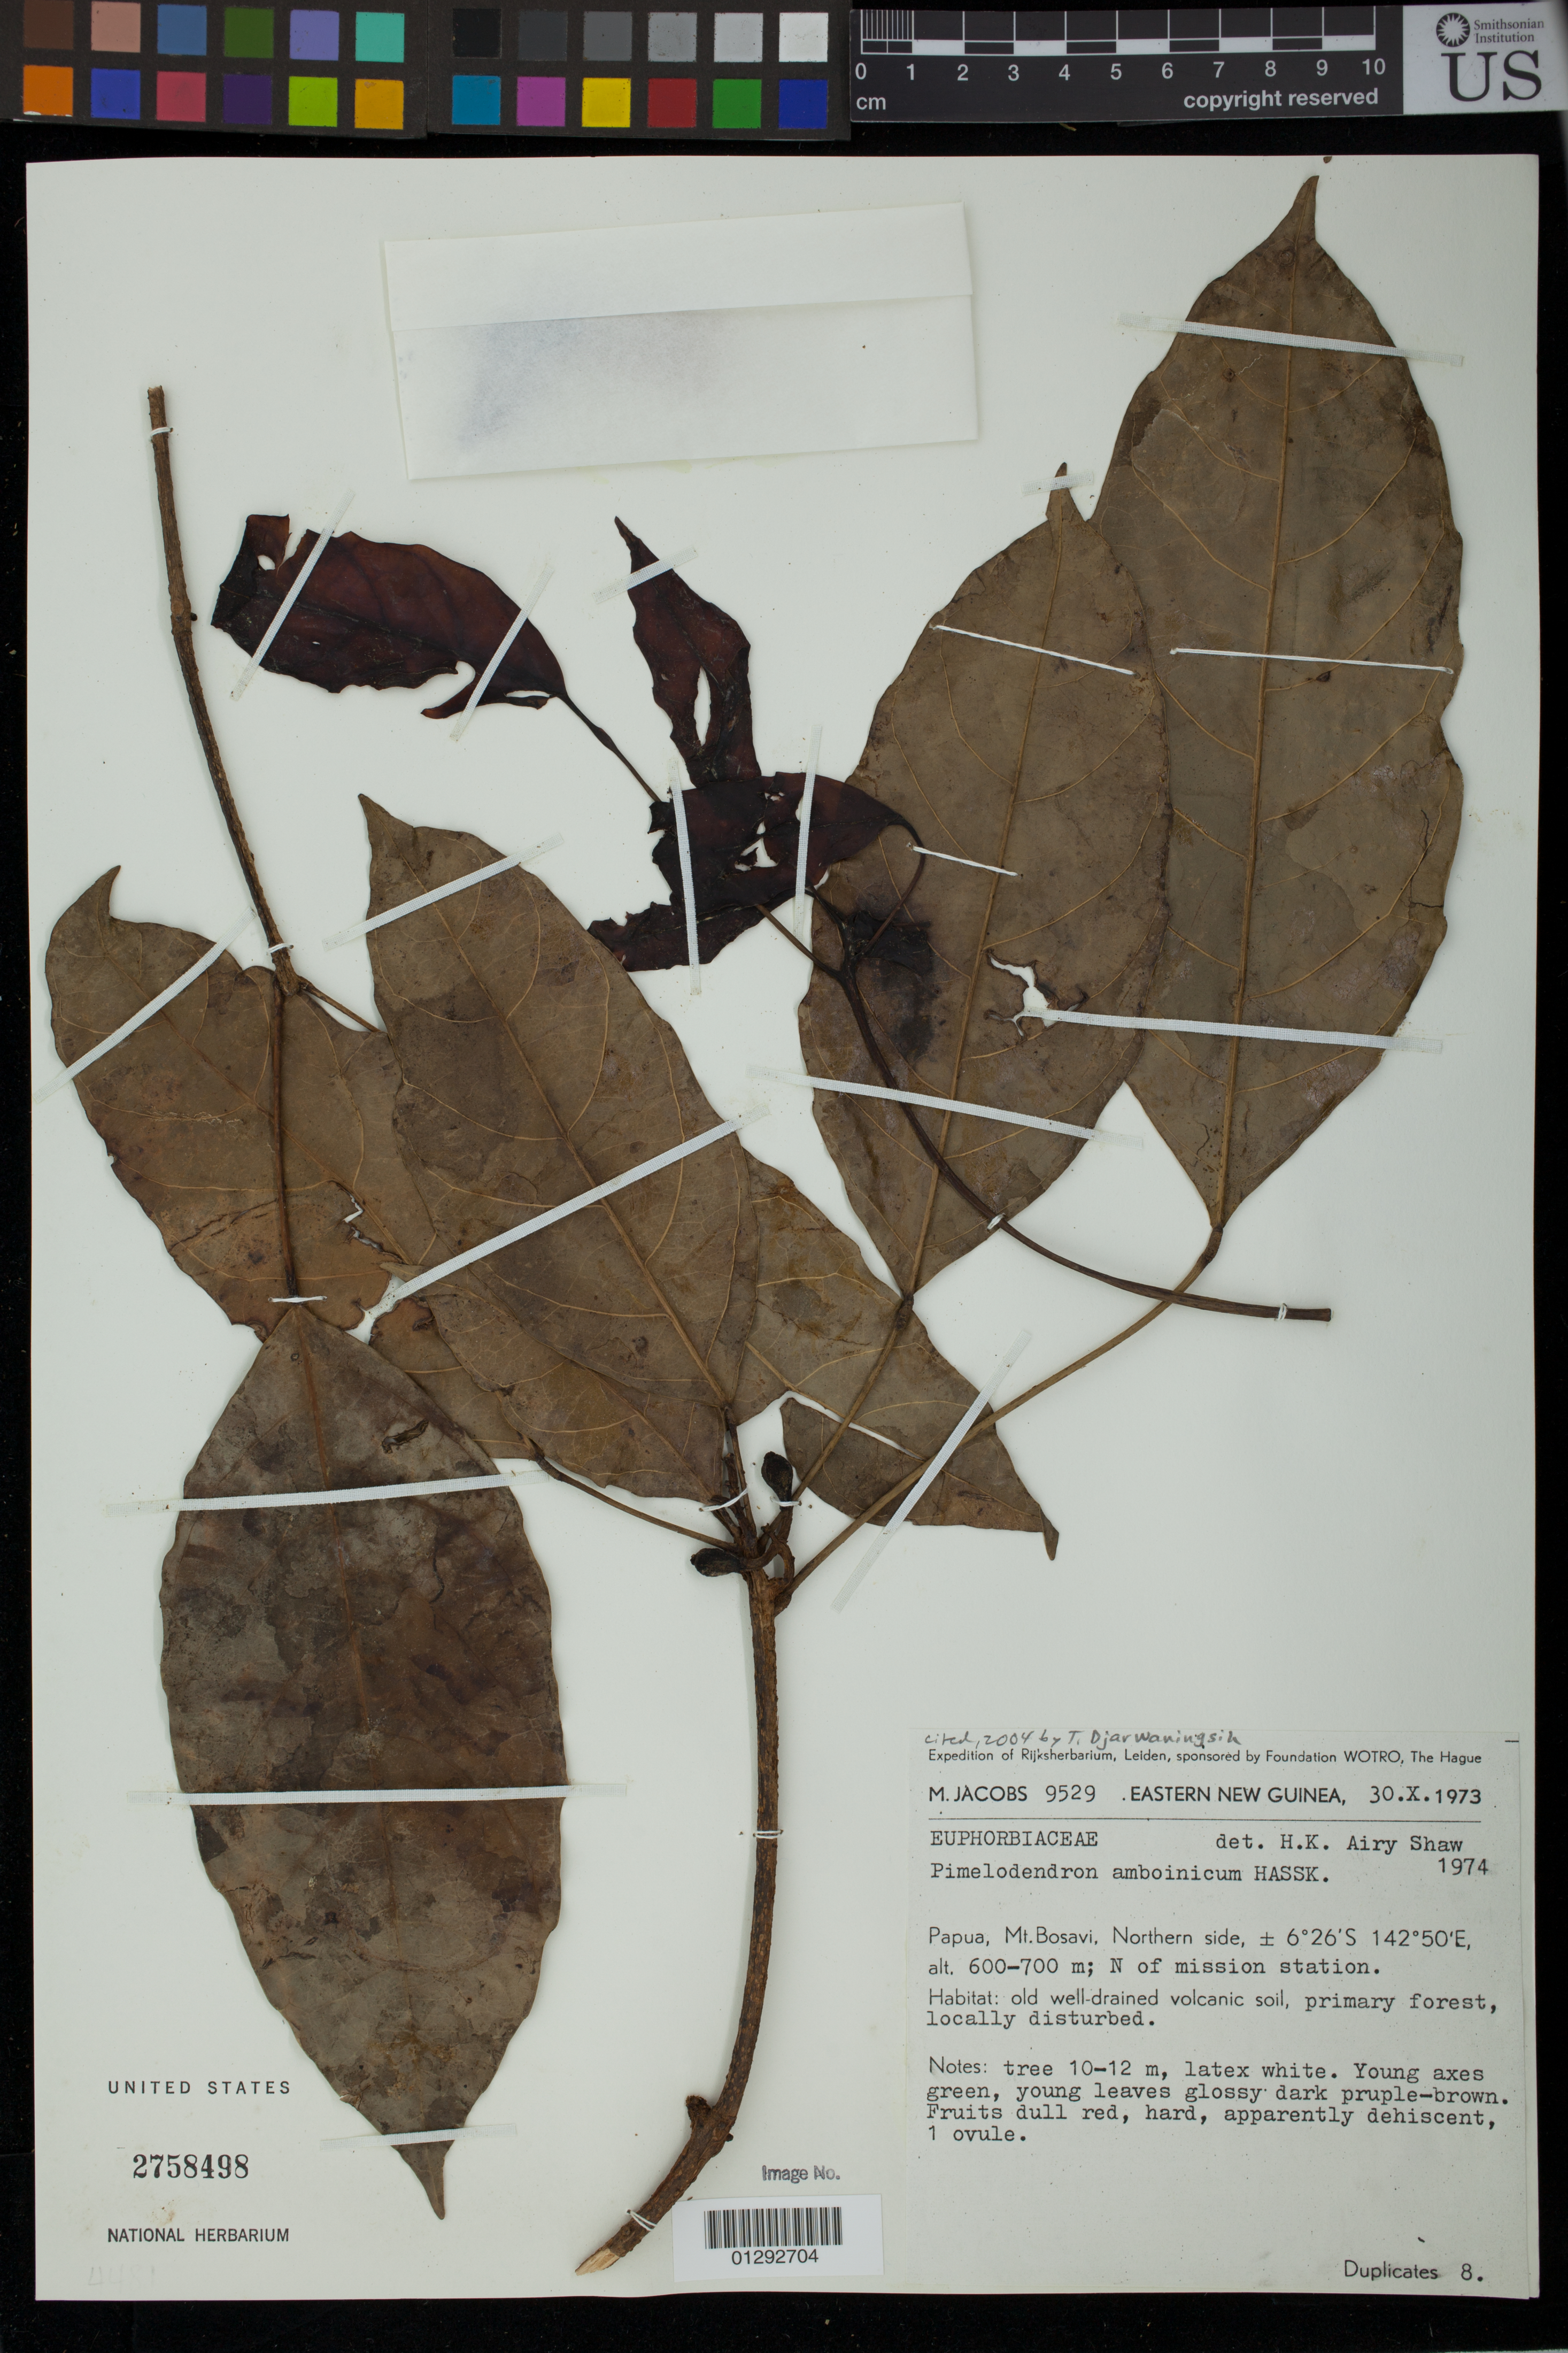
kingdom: Plantae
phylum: Tracheophyta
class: Magnoliopsida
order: Malpighiales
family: Euphorbiaceae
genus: Pimelodendron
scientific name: Pimelodendron amboinicum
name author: Hassk.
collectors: M. Jacobs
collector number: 9529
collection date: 1973-10-30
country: Papua New Guinea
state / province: Southern Highlands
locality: Papua, Mount Bosavi, Northern side, North of mission station.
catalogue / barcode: US 2758498